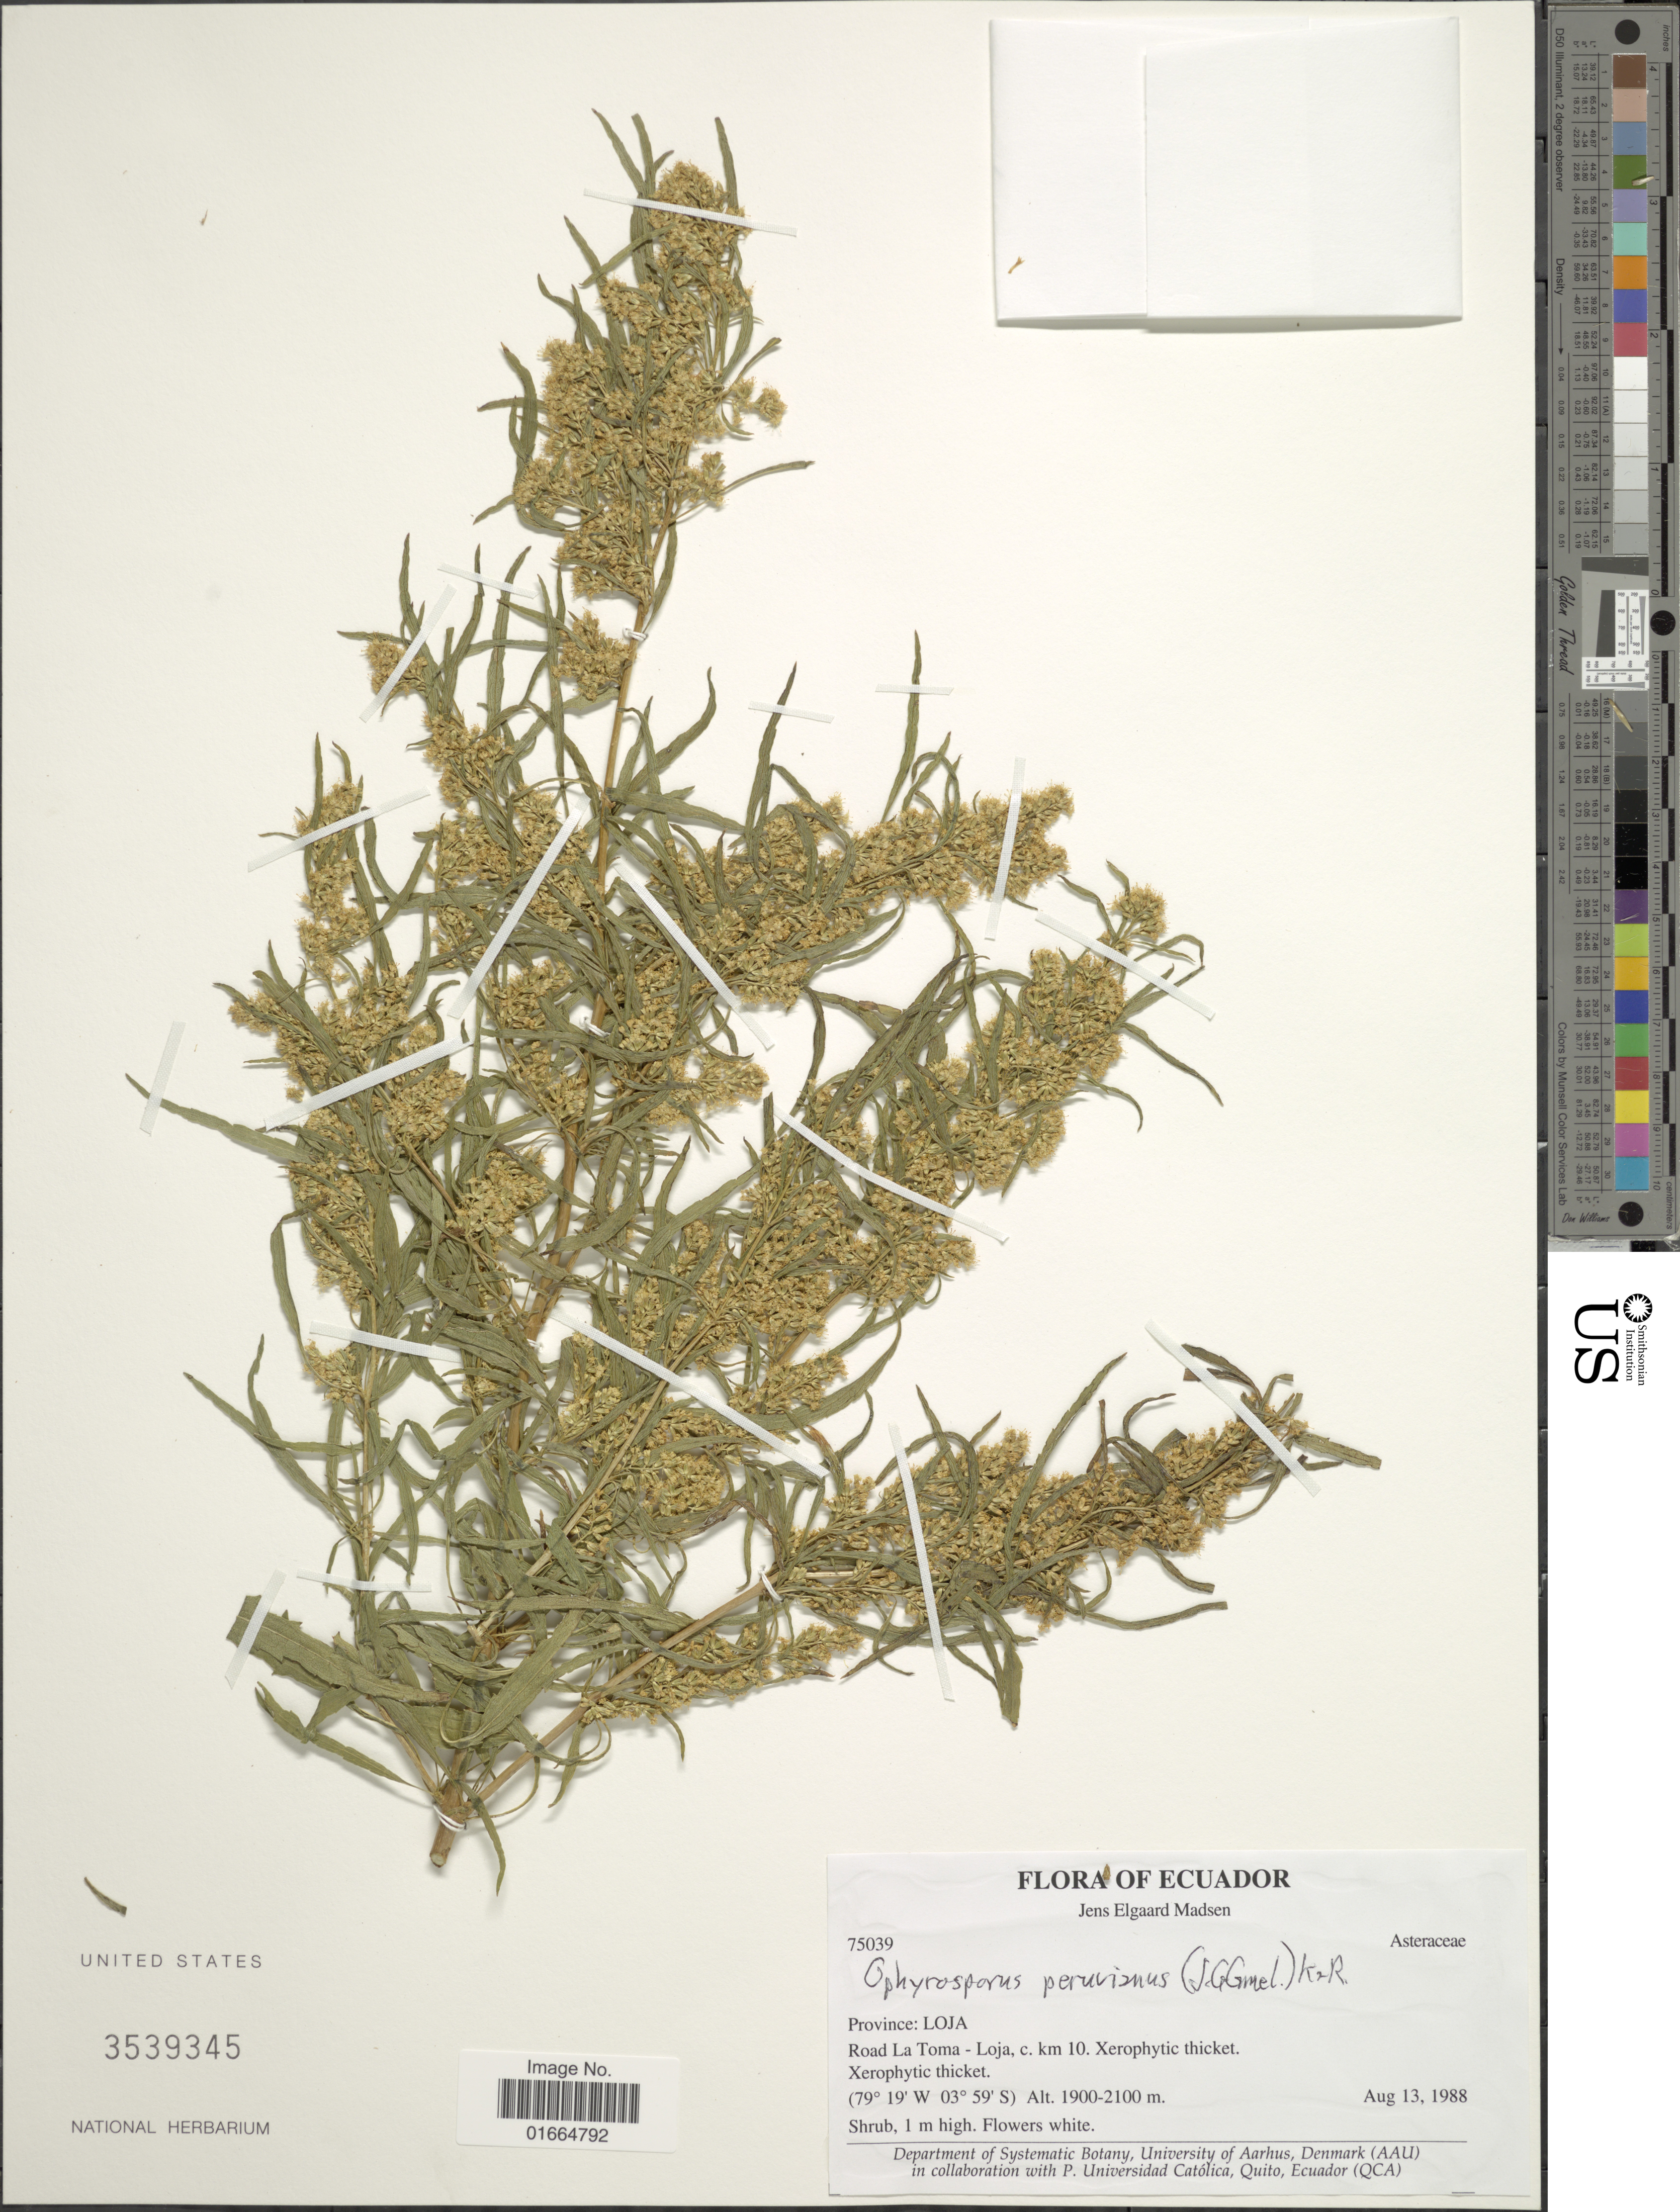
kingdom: Plantae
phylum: Tracheophyta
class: Magnoliopsida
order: Asterales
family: Asteraceae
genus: Ophryosporus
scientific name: Ophryosporus peruvianus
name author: (J.F. Gmel.) R.M. King & H. Rob.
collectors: J. E. Madsen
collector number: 75039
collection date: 1988-08-13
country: Ecuador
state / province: Loja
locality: Province: Loja. Road La Toma - Loja, c. km 10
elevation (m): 1900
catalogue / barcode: US 3539345